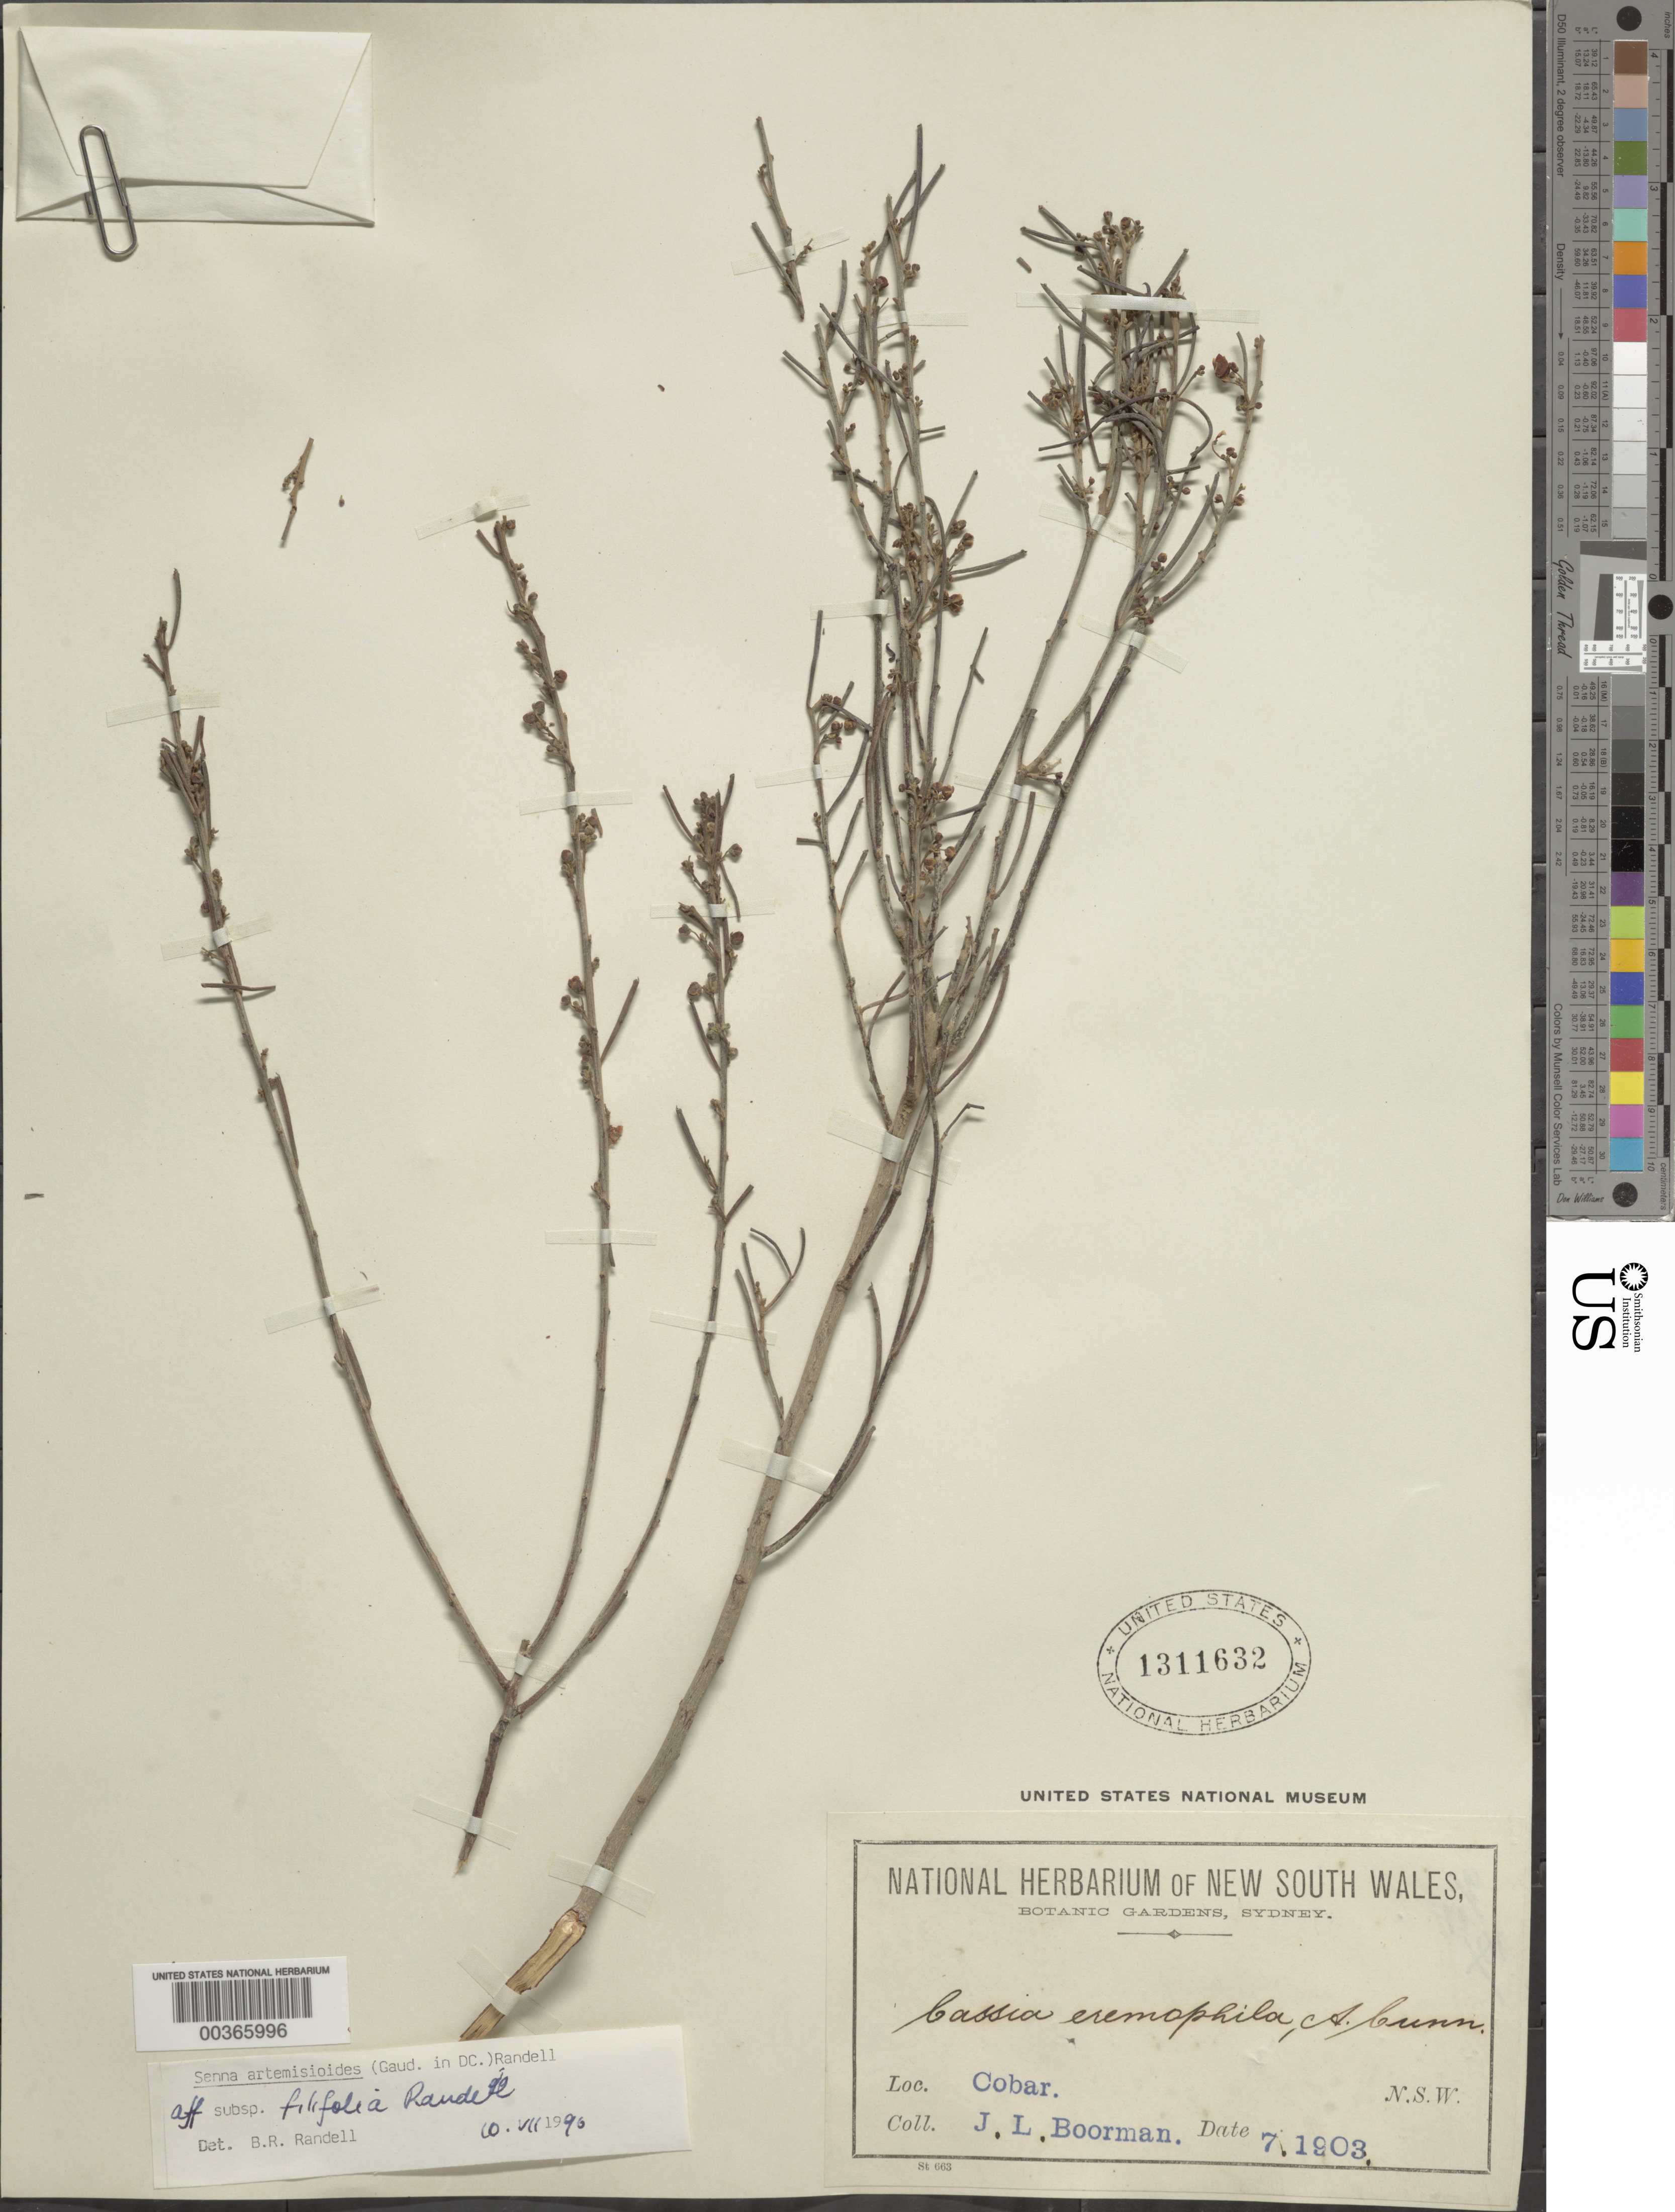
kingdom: Plantae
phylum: Tracheophyta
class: Magnoliopsida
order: Fabales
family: Fabaceae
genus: Senna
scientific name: Senna artemisioides subsp. filifolia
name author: Randell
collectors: J. Boorman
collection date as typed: Jul 1903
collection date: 1903-07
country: Australia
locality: Cobar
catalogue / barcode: US 1311632